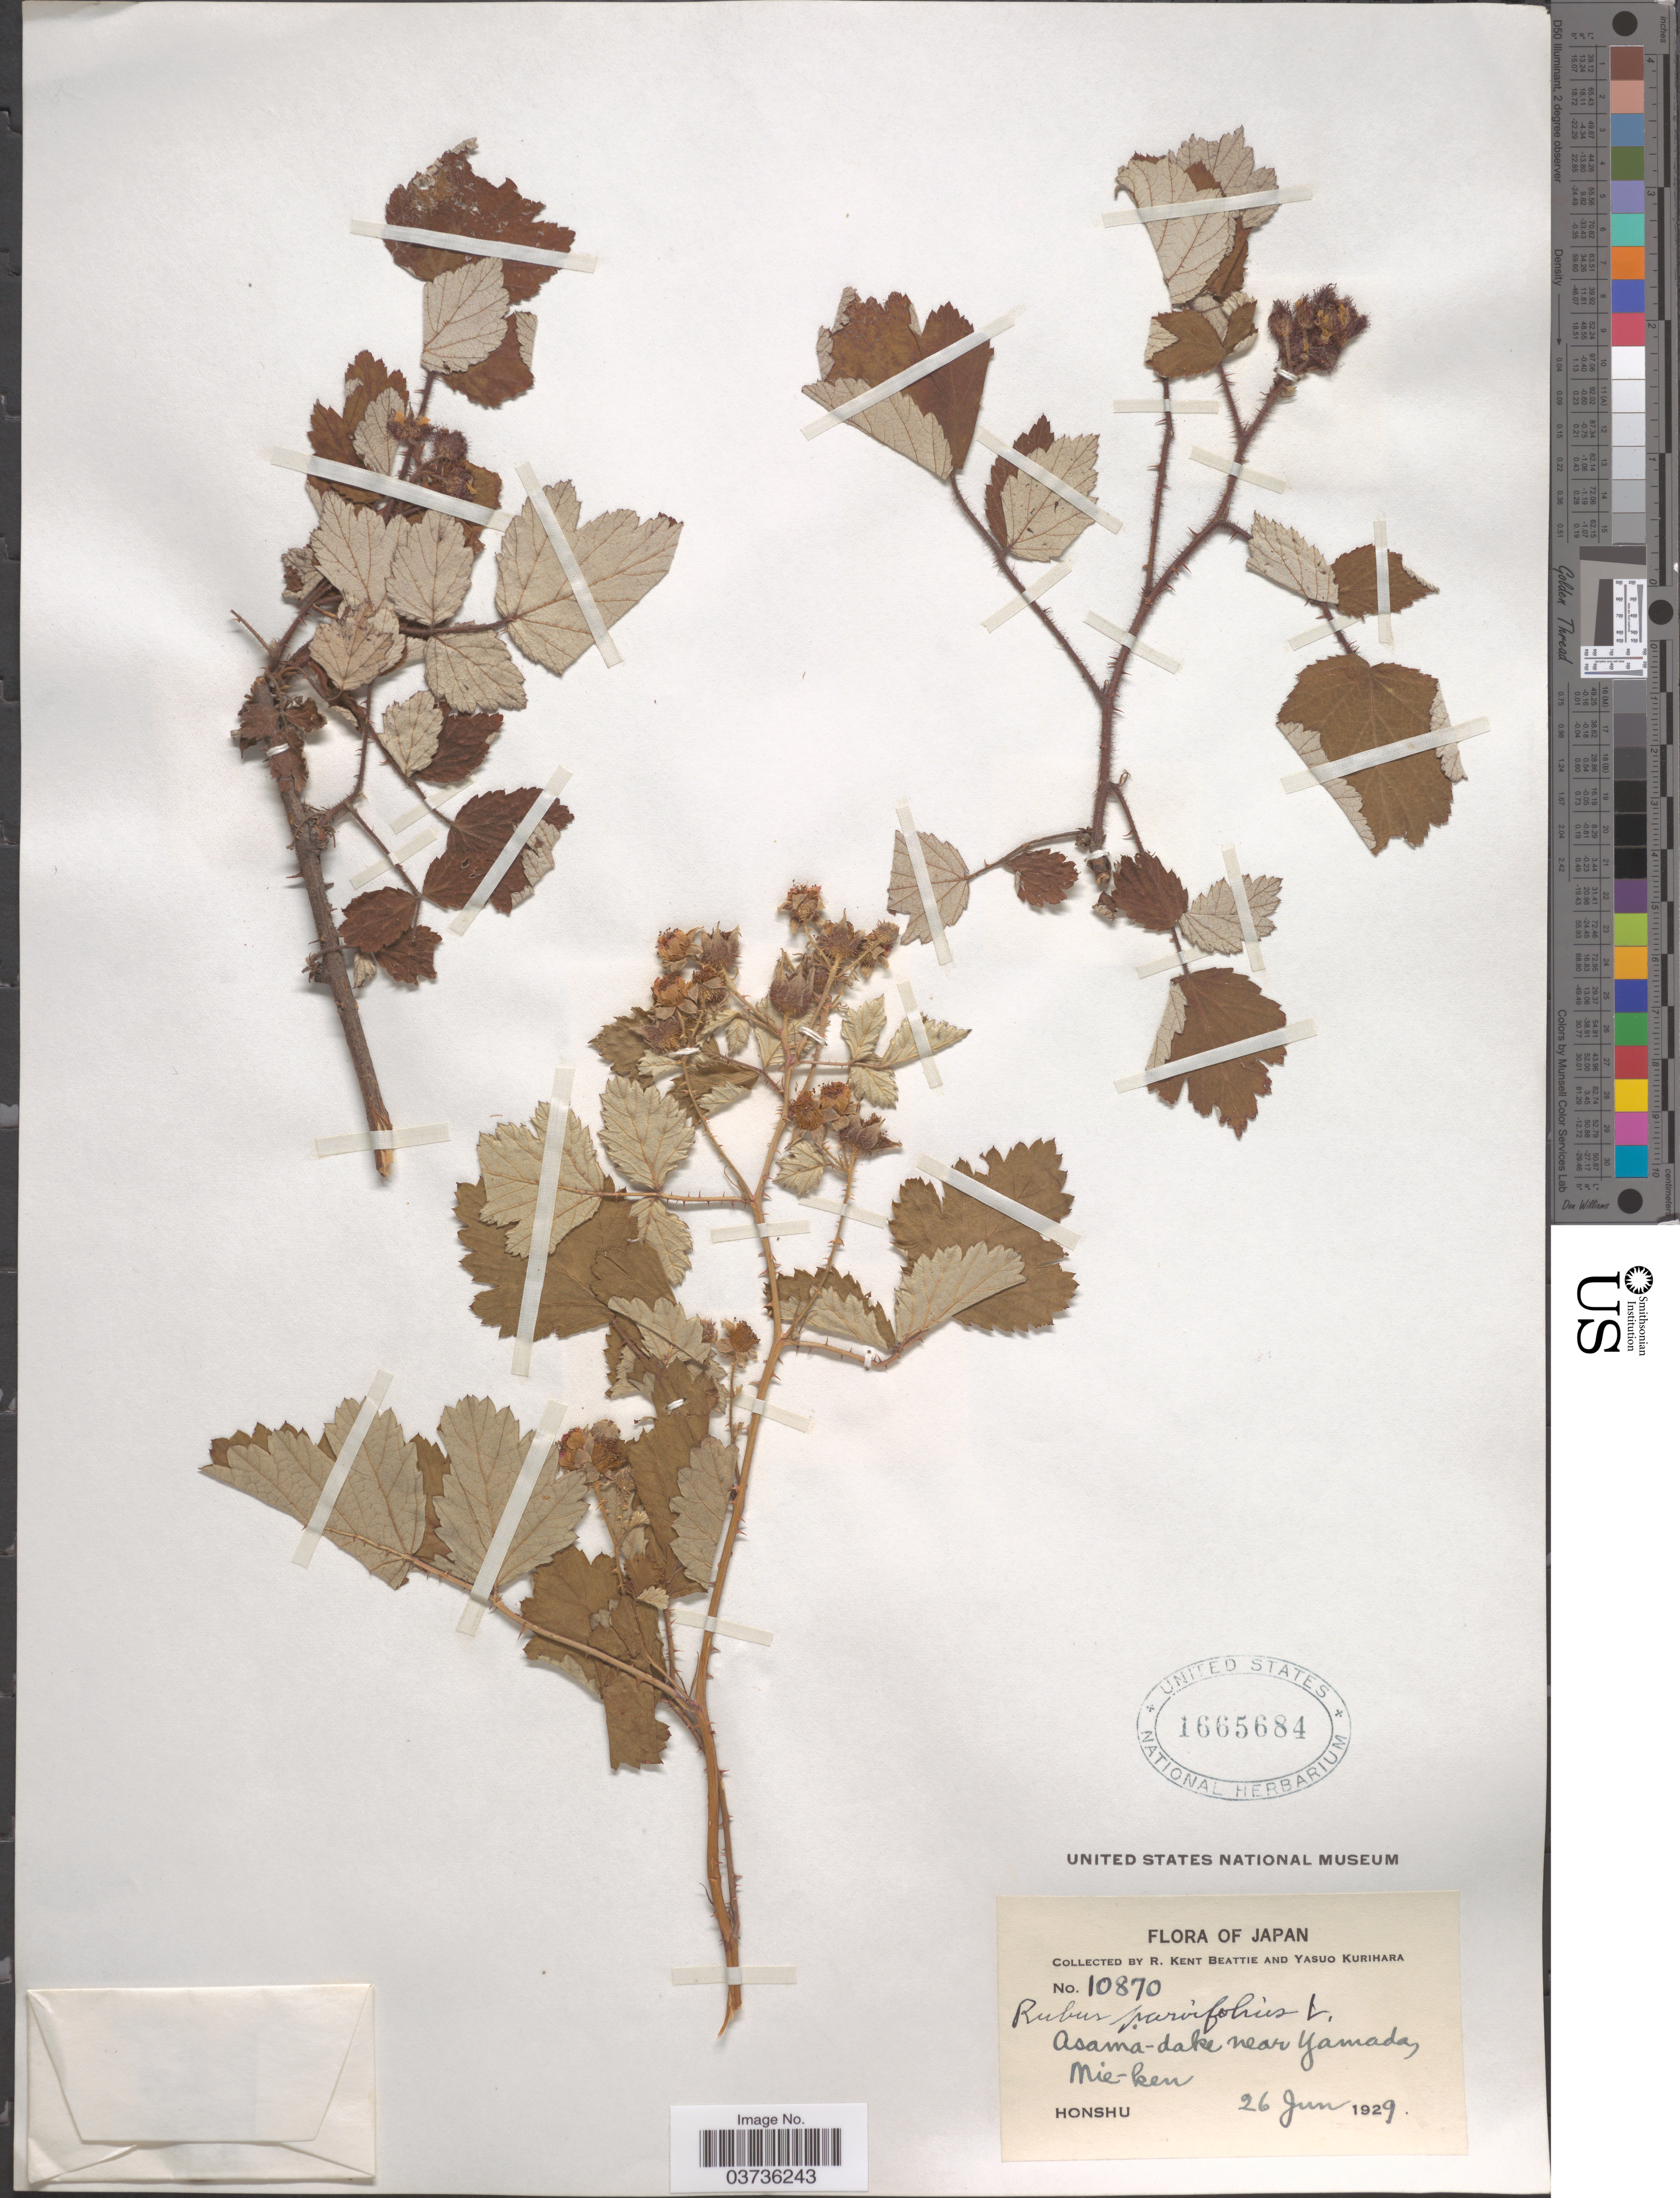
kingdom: Plantae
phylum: Tracheophyta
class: Magnoliopsida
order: Rosales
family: Rosaceae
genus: Rubus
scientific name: Rubus parvifolius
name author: L.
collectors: R. K. Beattie & Y. Kurihara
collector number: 10870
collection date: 1929-06-26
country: Japan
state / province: Mie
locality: Asama-dake near Yamada, Mie-ken. Honshu.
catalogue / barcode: US 1665684